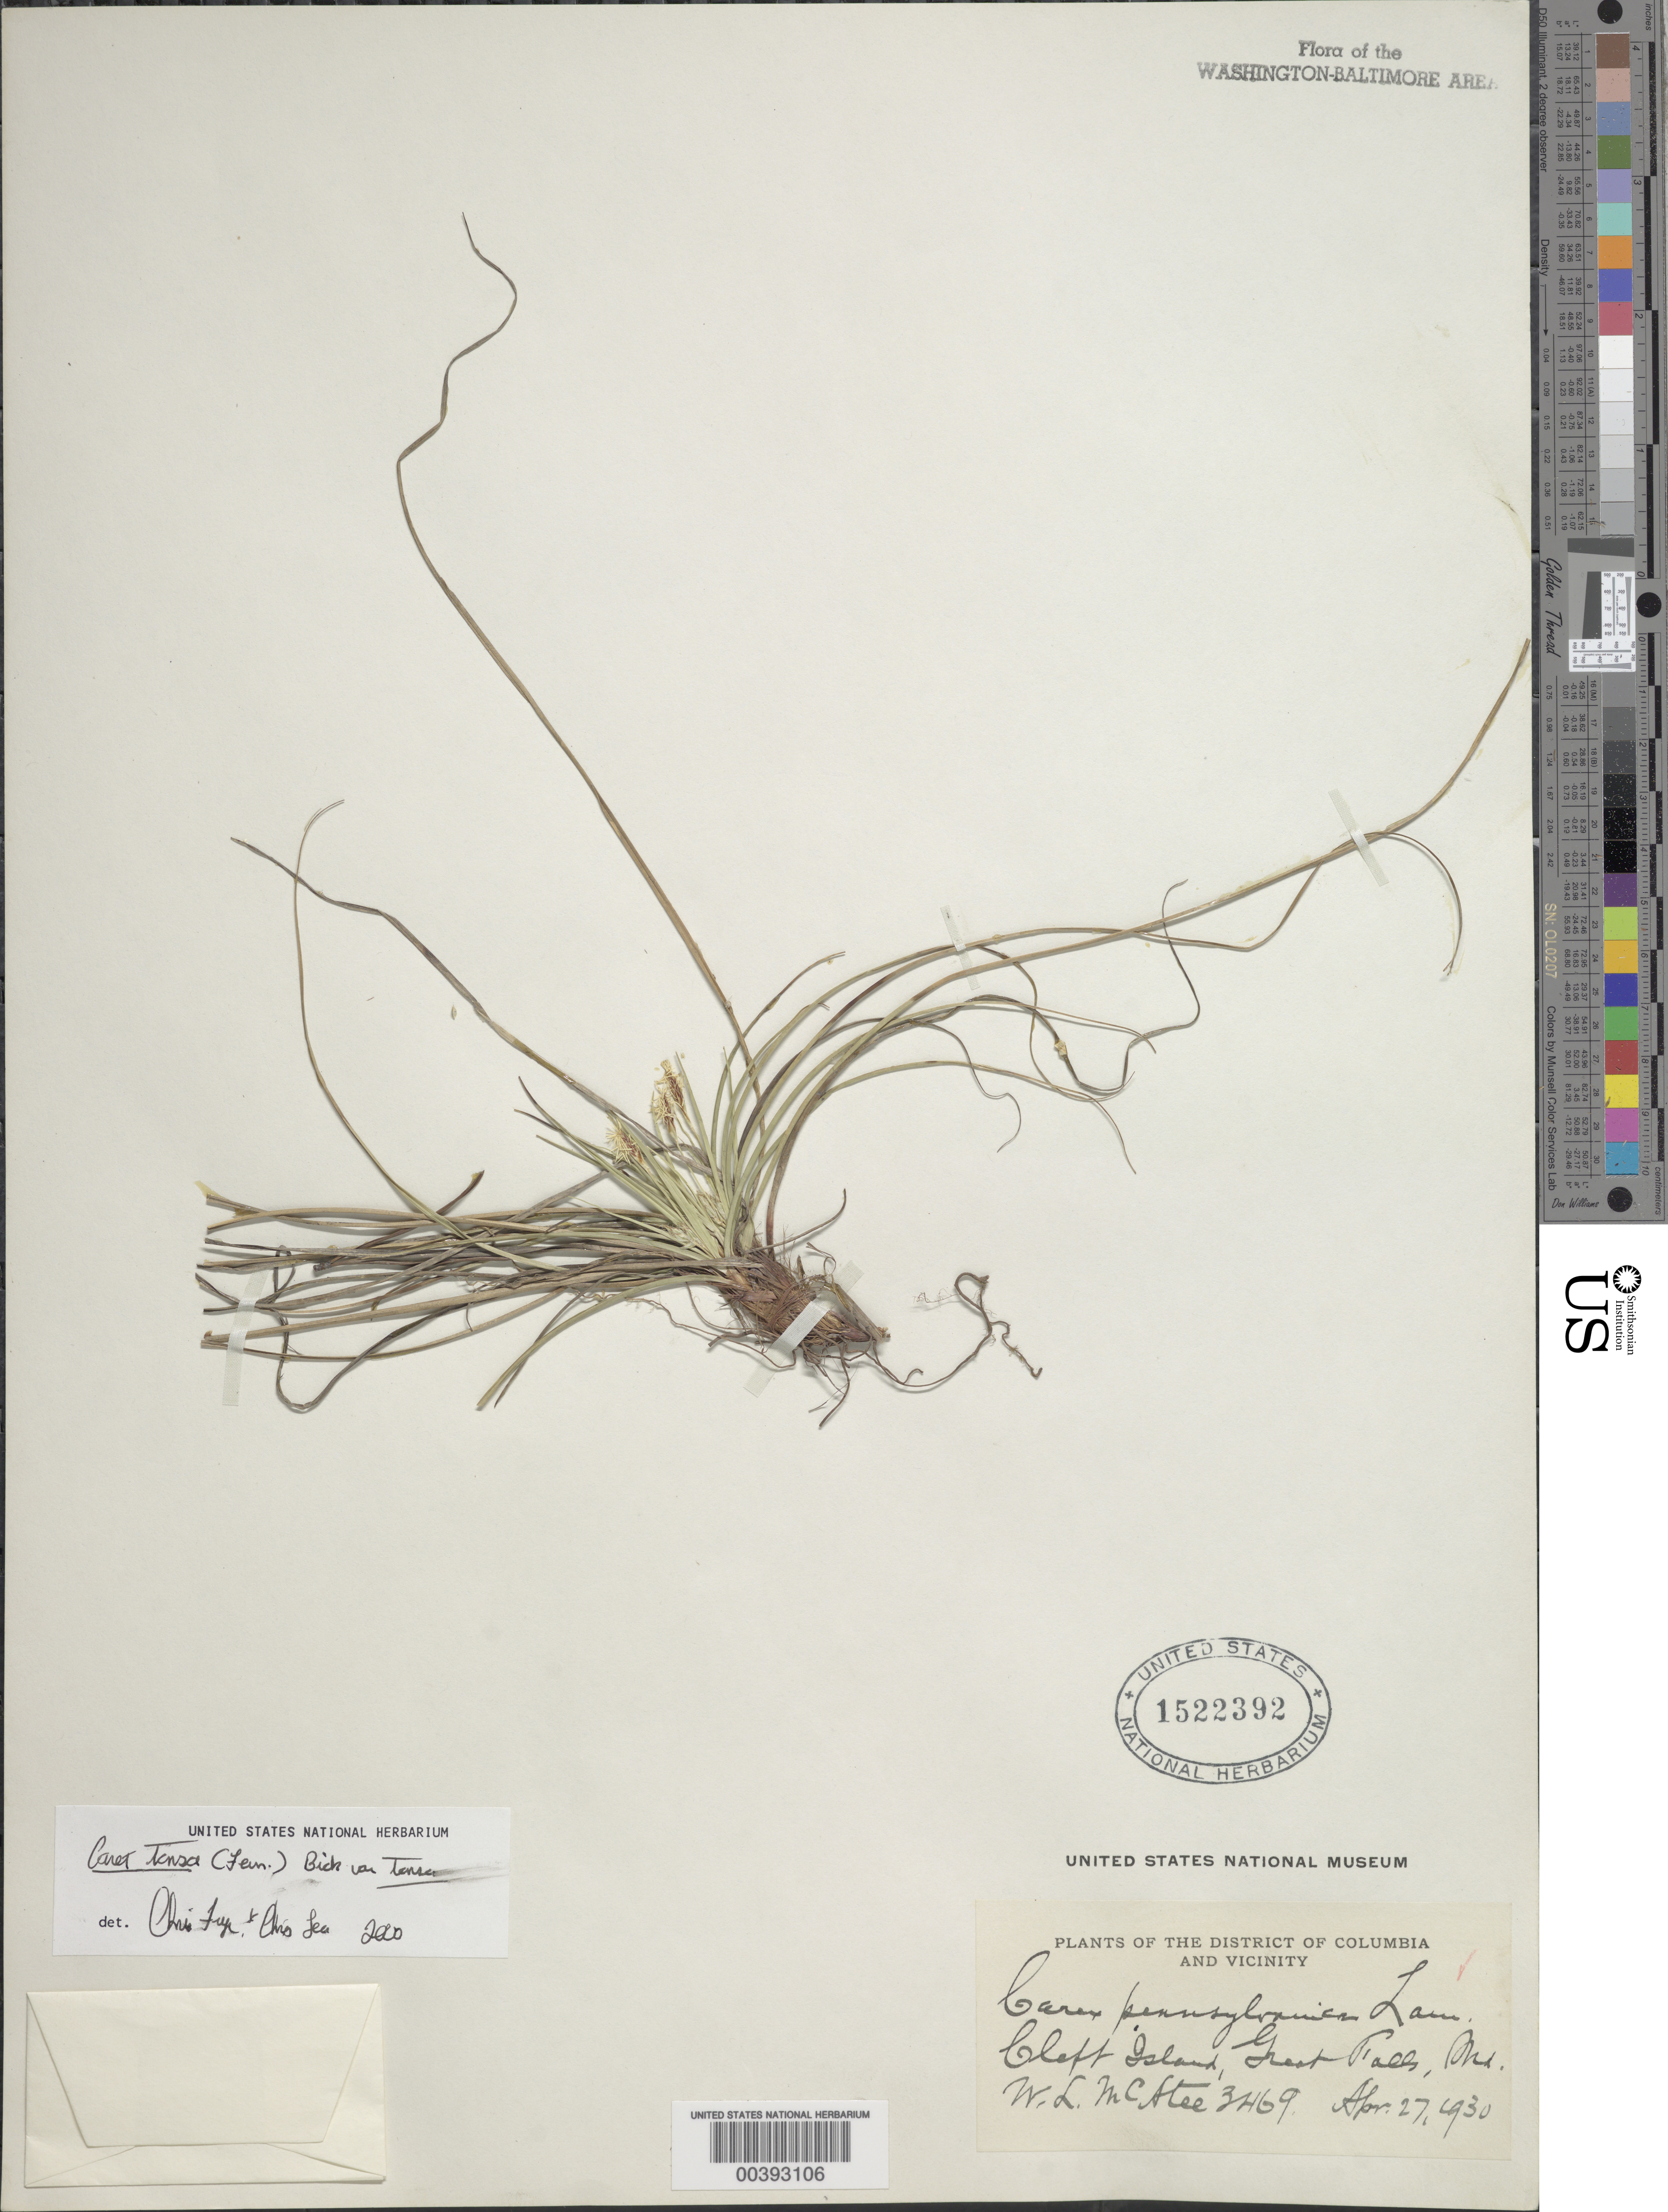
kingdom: Plantae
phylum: Tracheophyta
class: Liliopsida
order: Poales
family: Cyperaceae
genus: Carex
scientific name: Carex tonsa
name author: (Fernald) E.P. Bicknell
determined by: Frye, C.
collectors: W. McAtee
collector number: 3469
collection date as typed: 27 Apr 1930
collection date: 1930-04-27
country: United States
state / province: Maryland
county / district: Montgomery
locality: Cleft Island, Great Falls C. & O. Canal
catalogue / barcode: US 1522392